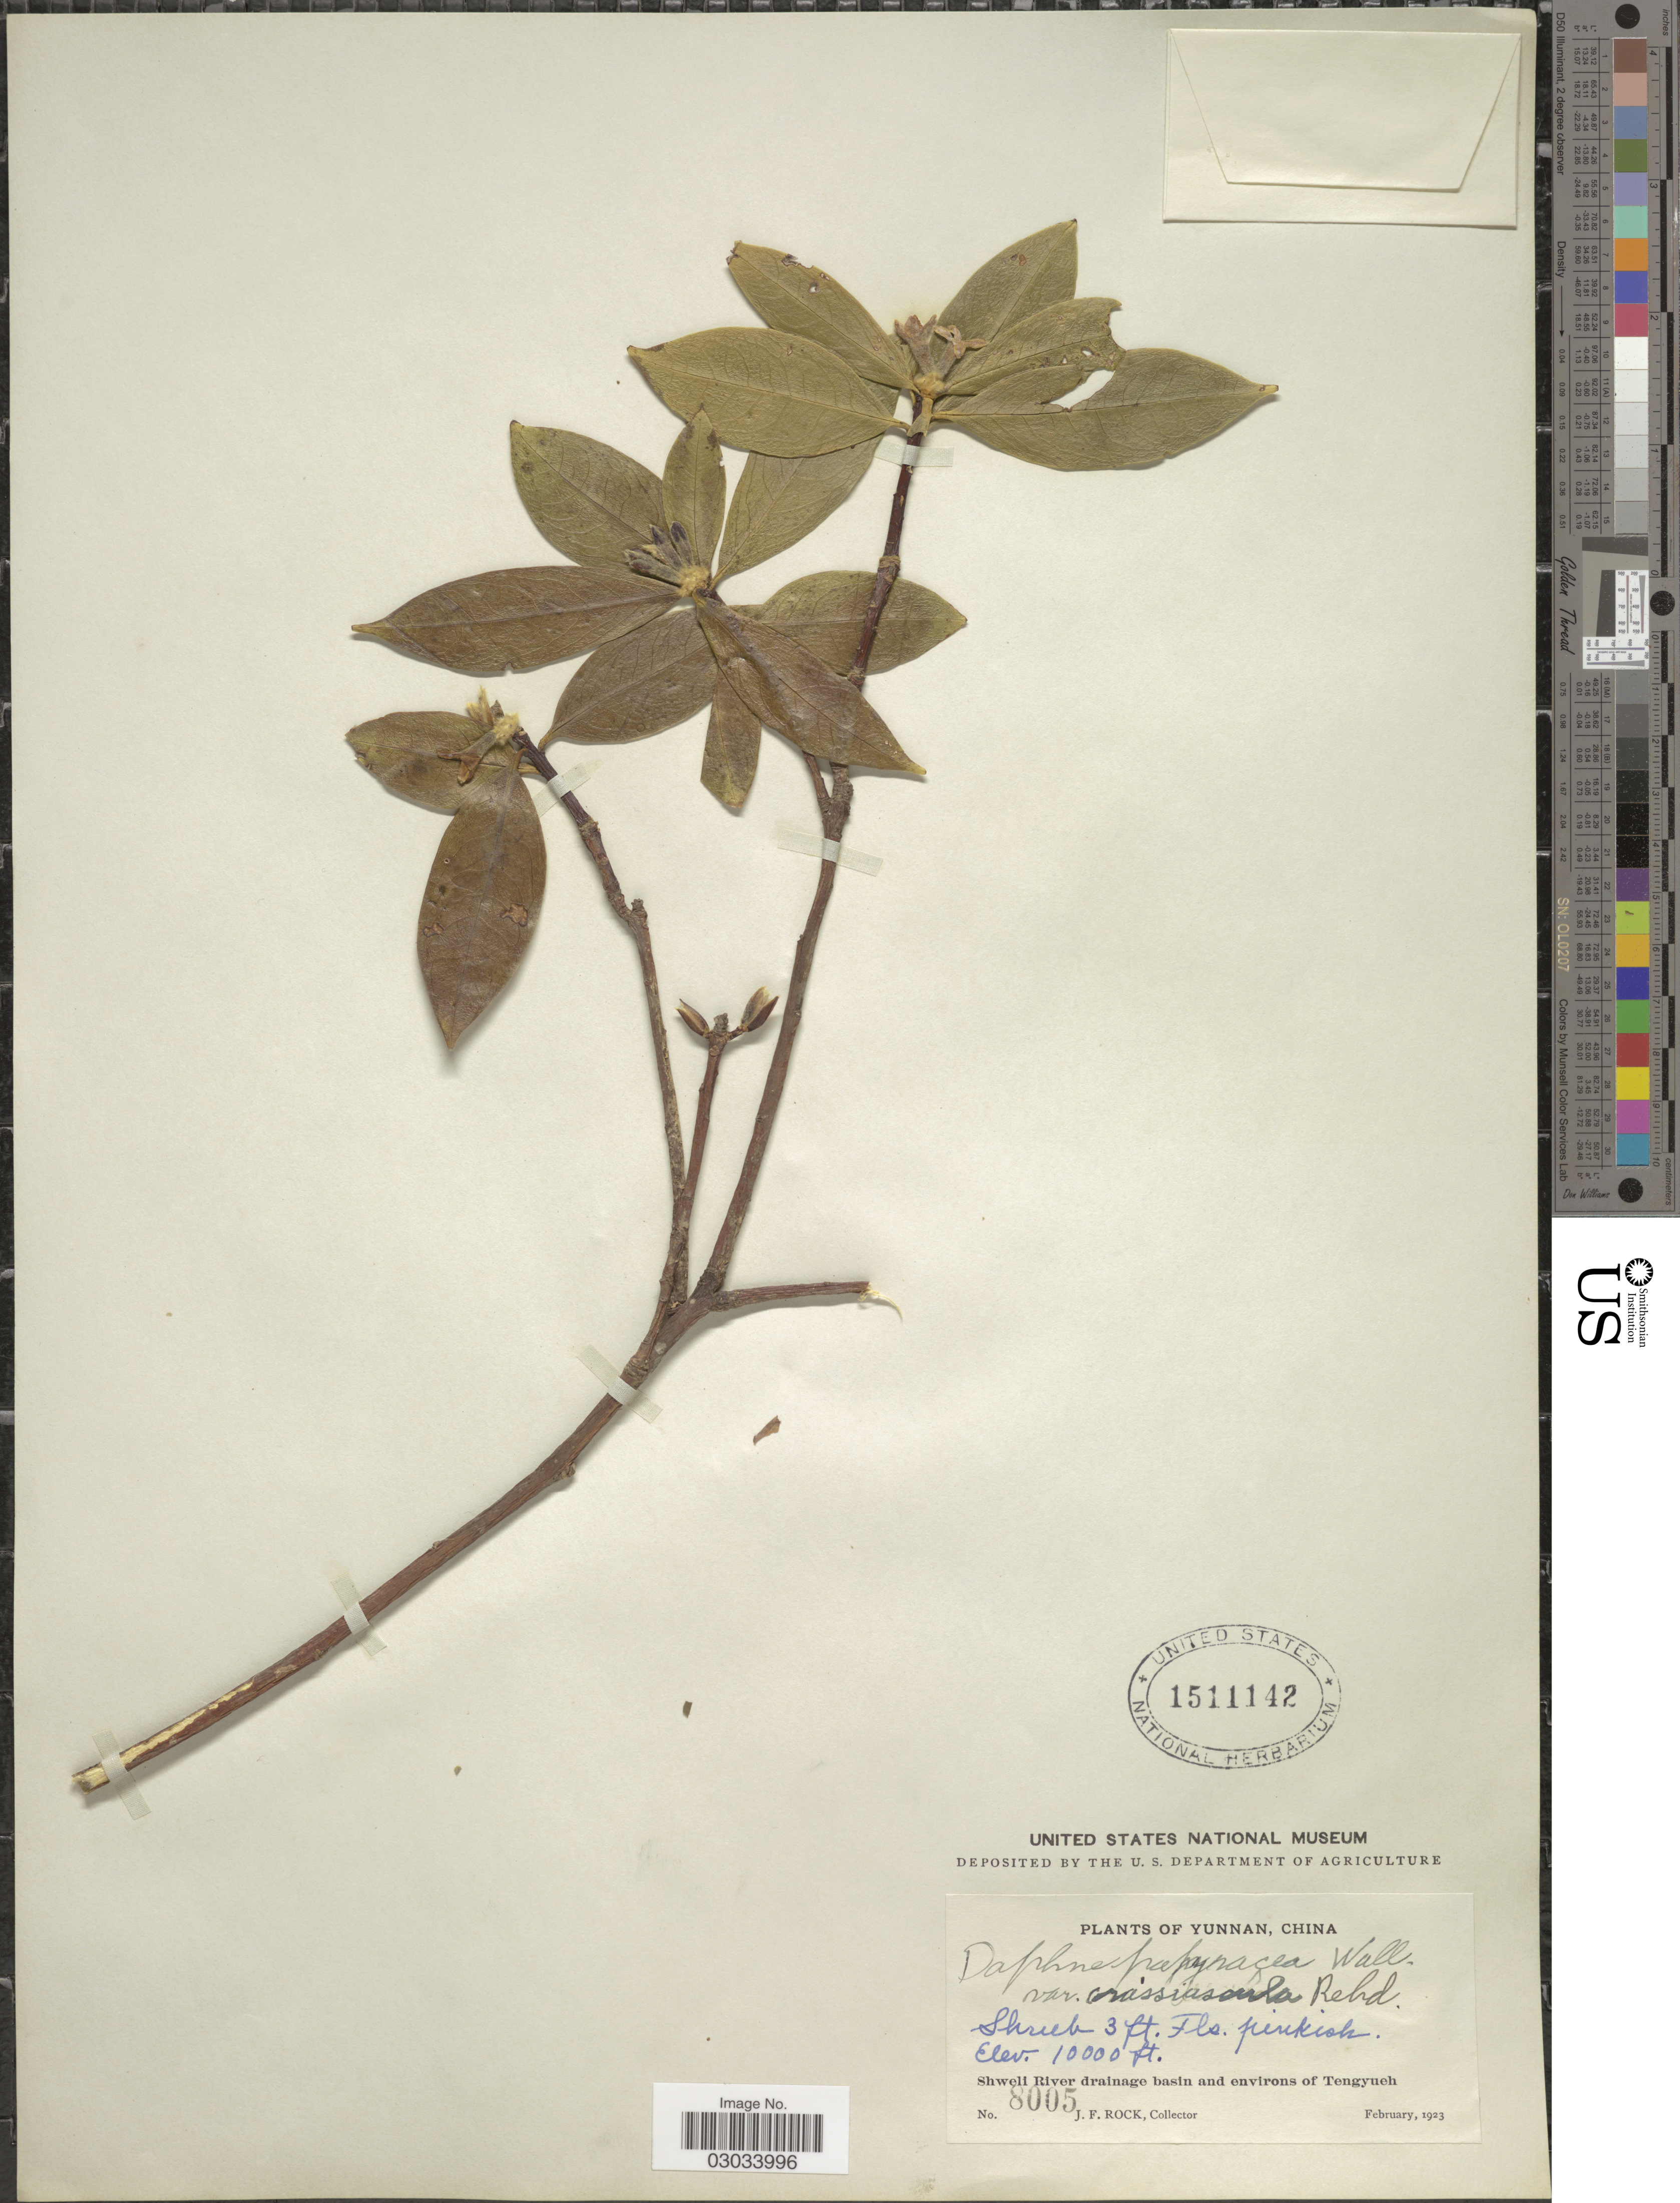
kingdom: Plantae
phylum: Tracheophyta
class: Magnoliopsida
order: Malvales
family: Thymelaeaceae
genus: Daphne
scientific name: Daphne papyracea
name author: Wall. ex Steud.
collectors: J. Rock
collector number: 8005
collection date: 1923-02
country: China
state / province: Yunnan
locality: Shweli River drainage basin and environs of Tengyueh.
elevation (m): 3048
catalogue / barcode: US 1511142